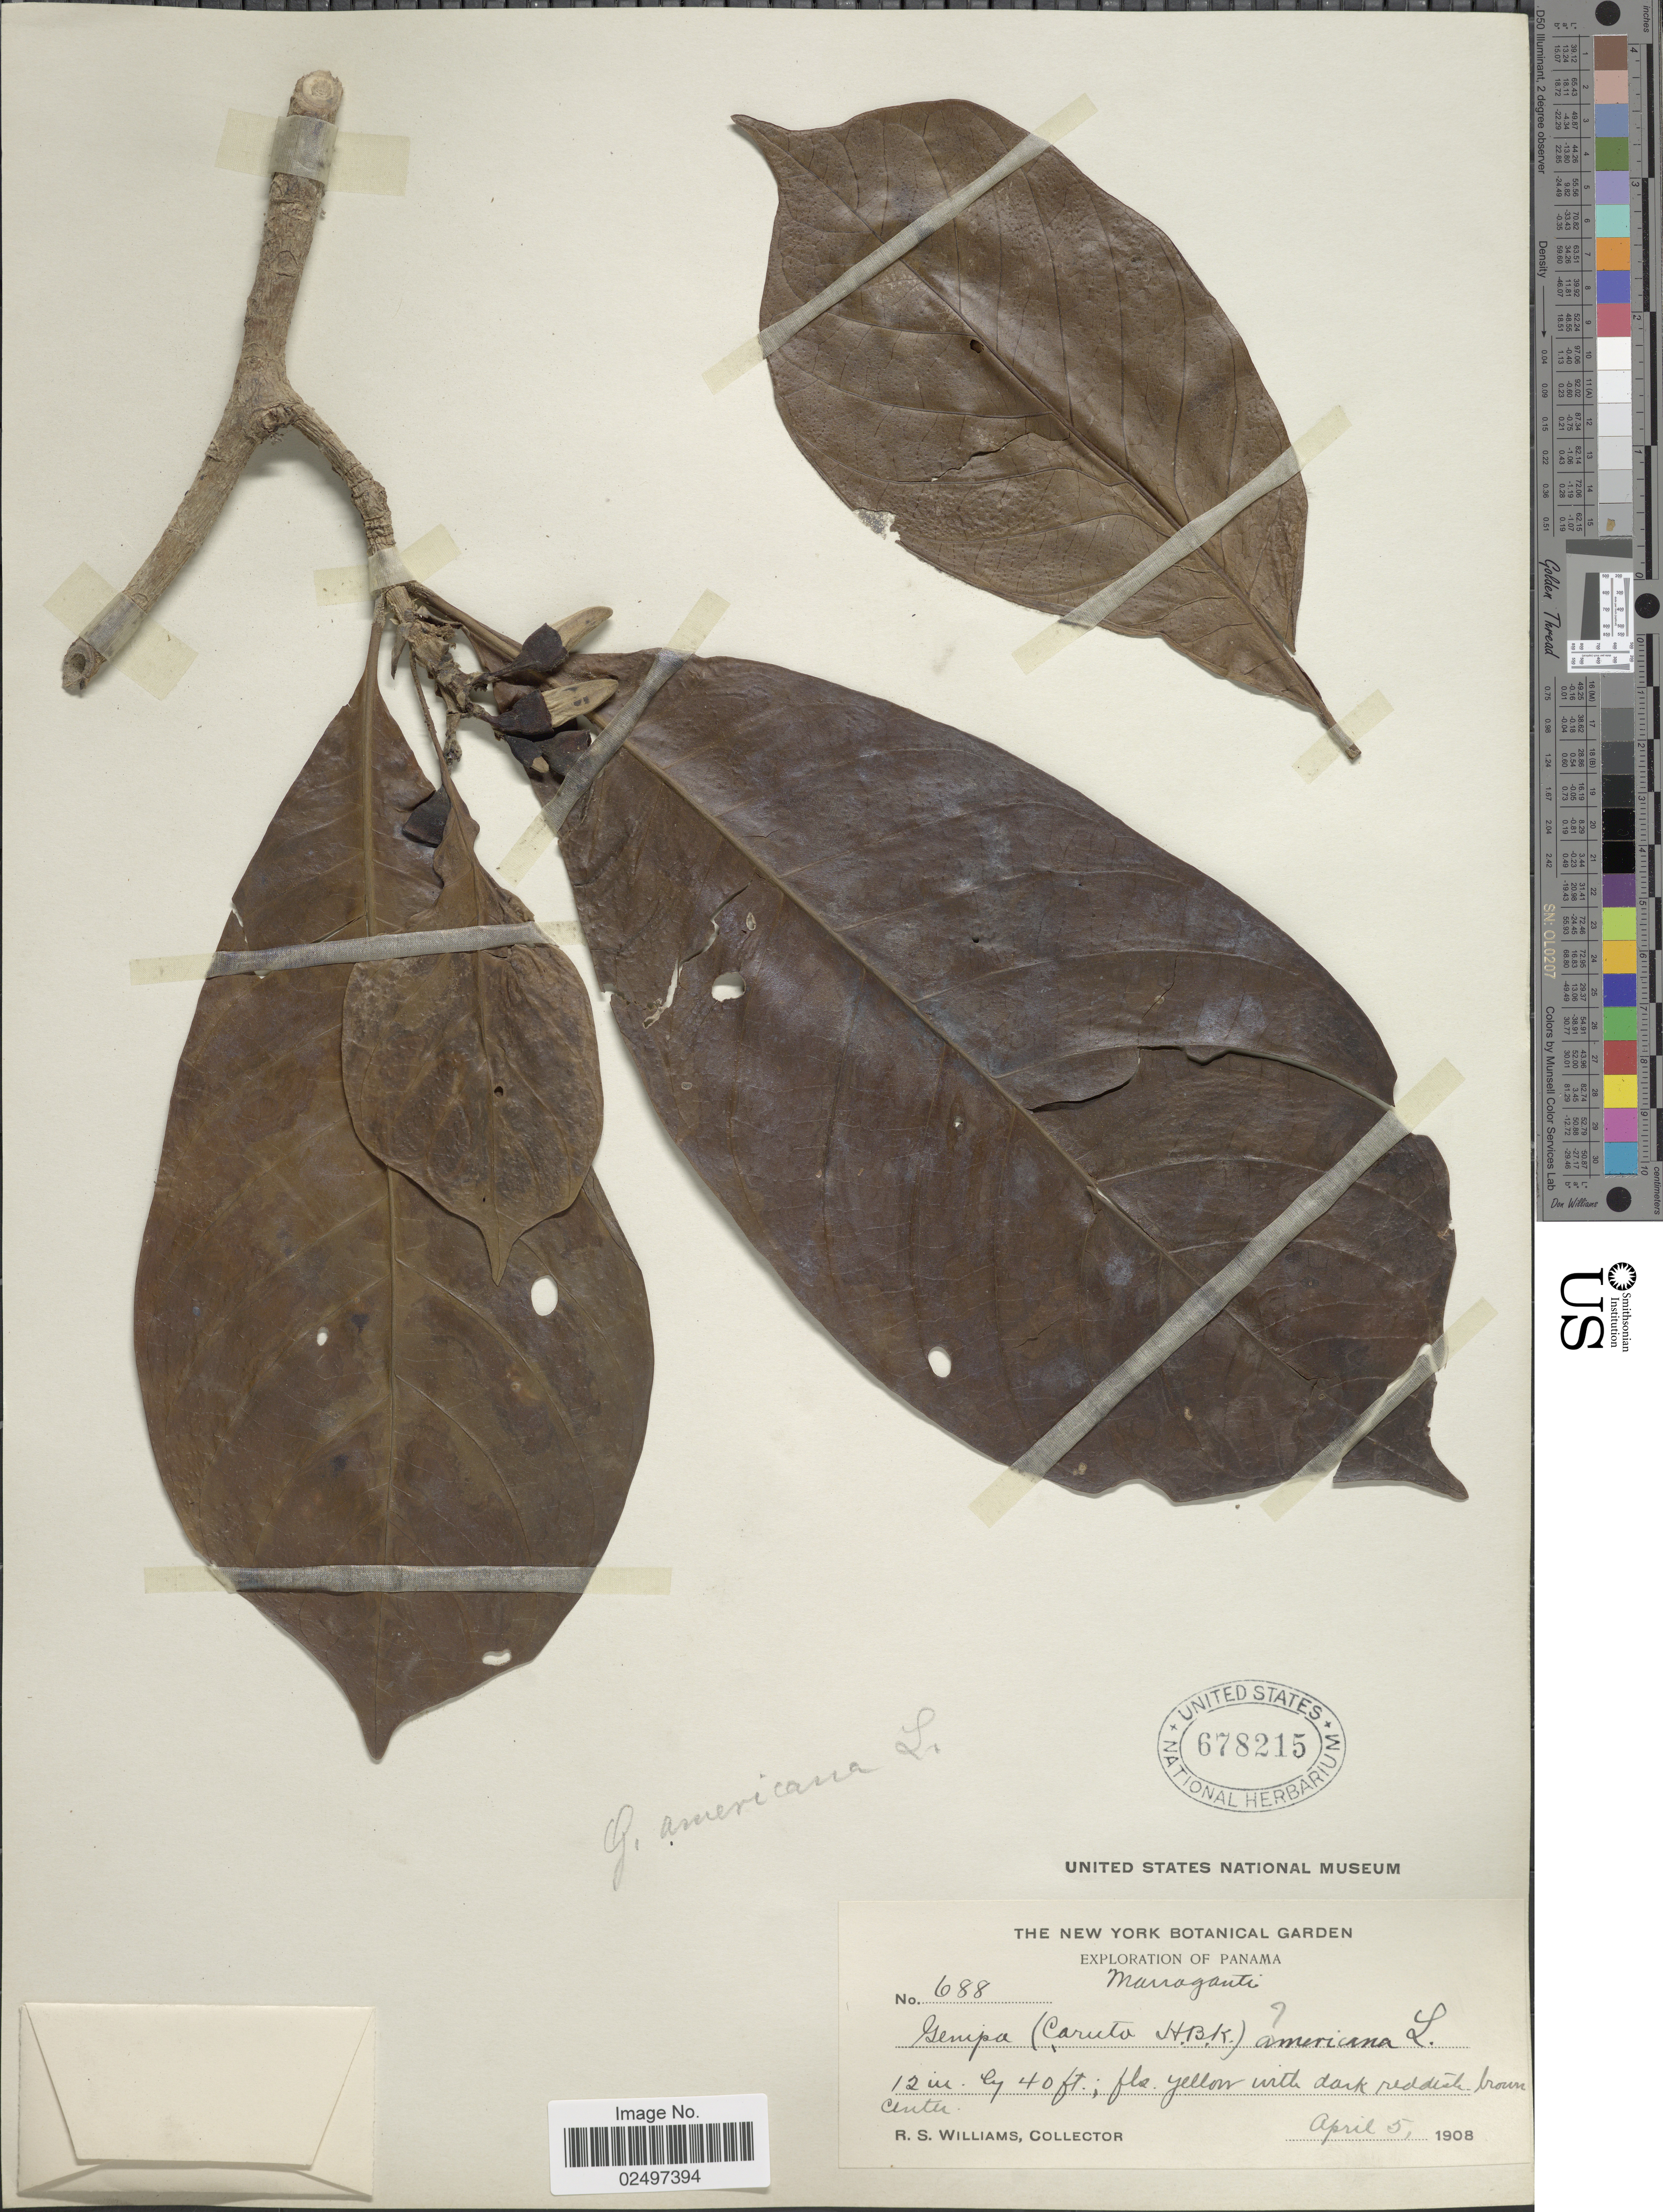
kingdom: Plantae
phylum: Tracheophyta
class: Magnoliopsida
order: Gentianales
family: Rubiaceae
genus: Genipa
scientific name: Genipa americana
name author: L.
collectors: R. S. Williams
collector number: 688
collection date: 1908-04-05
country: Panama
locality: Marraganti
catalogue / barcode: US 678215